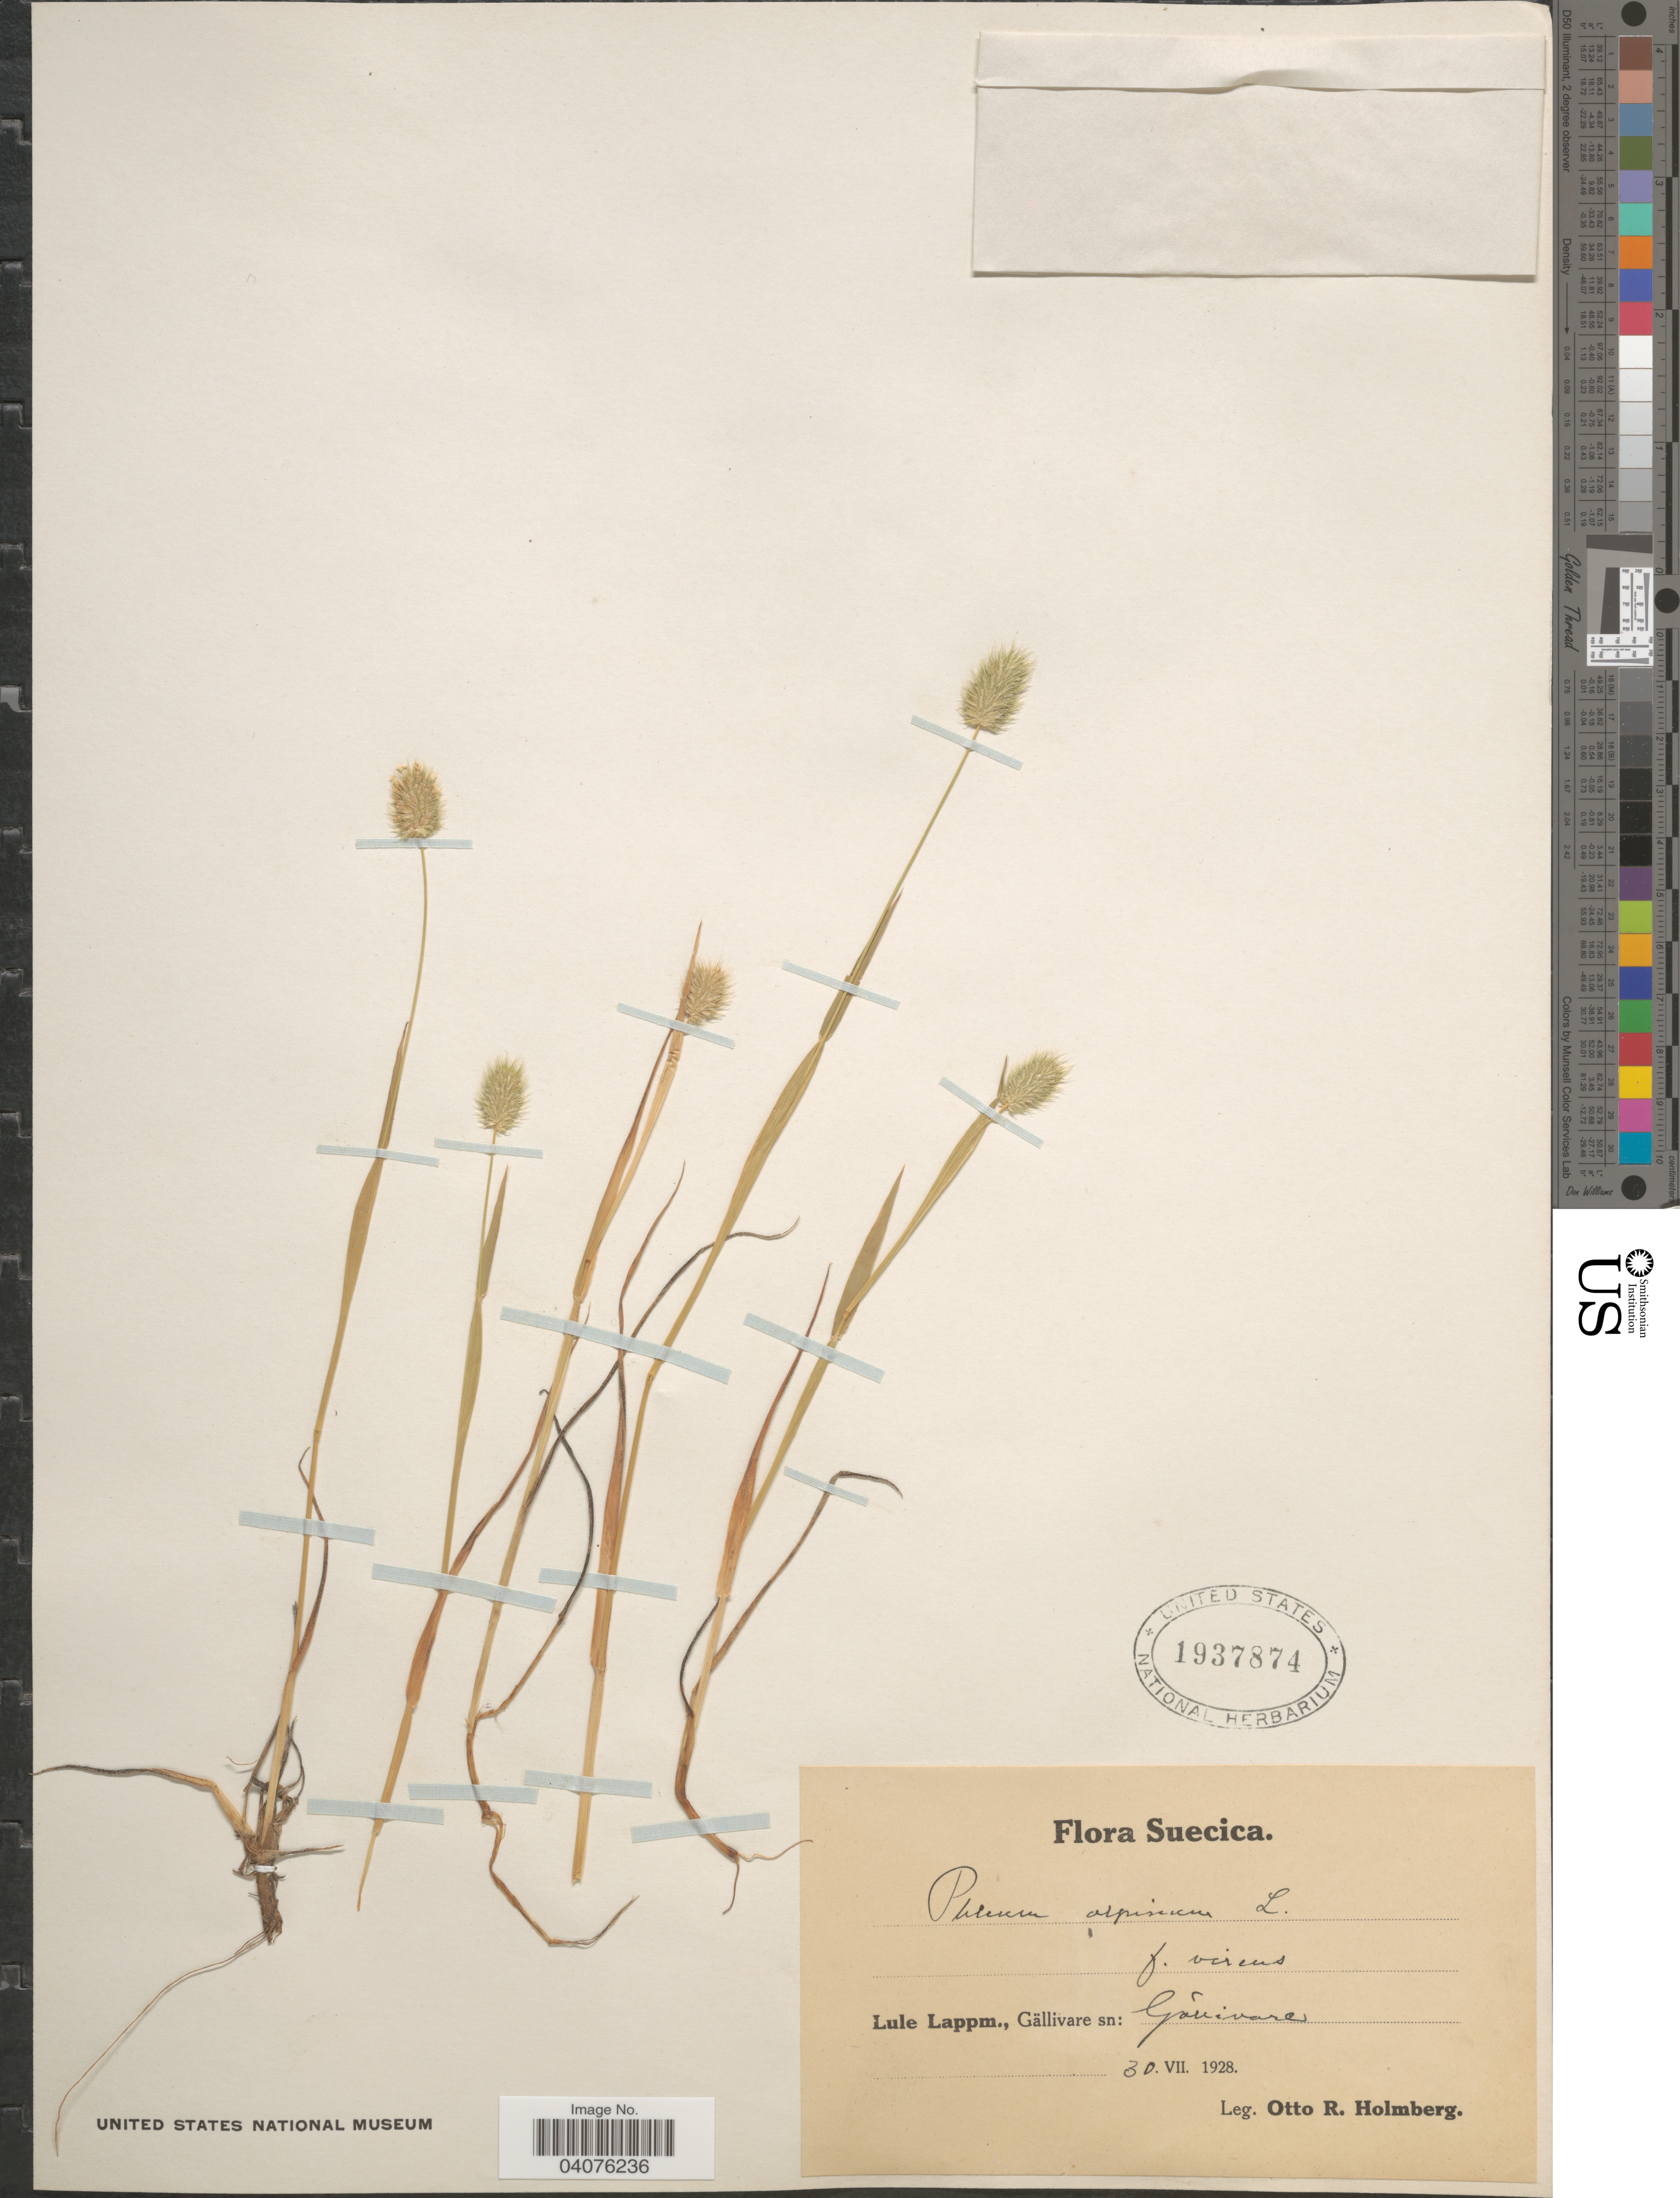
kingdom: Plantae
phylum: Tracheophyta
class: Liliopsida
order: Poales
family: Poaceae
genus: Phleum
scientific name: Phleum alpinum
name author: L.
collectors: O. Holmberg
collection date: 1928-07-30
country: Sweden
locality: Suecica. Lule Lappm., Gällivare sn: Gallivare.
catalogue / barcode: US 1937874